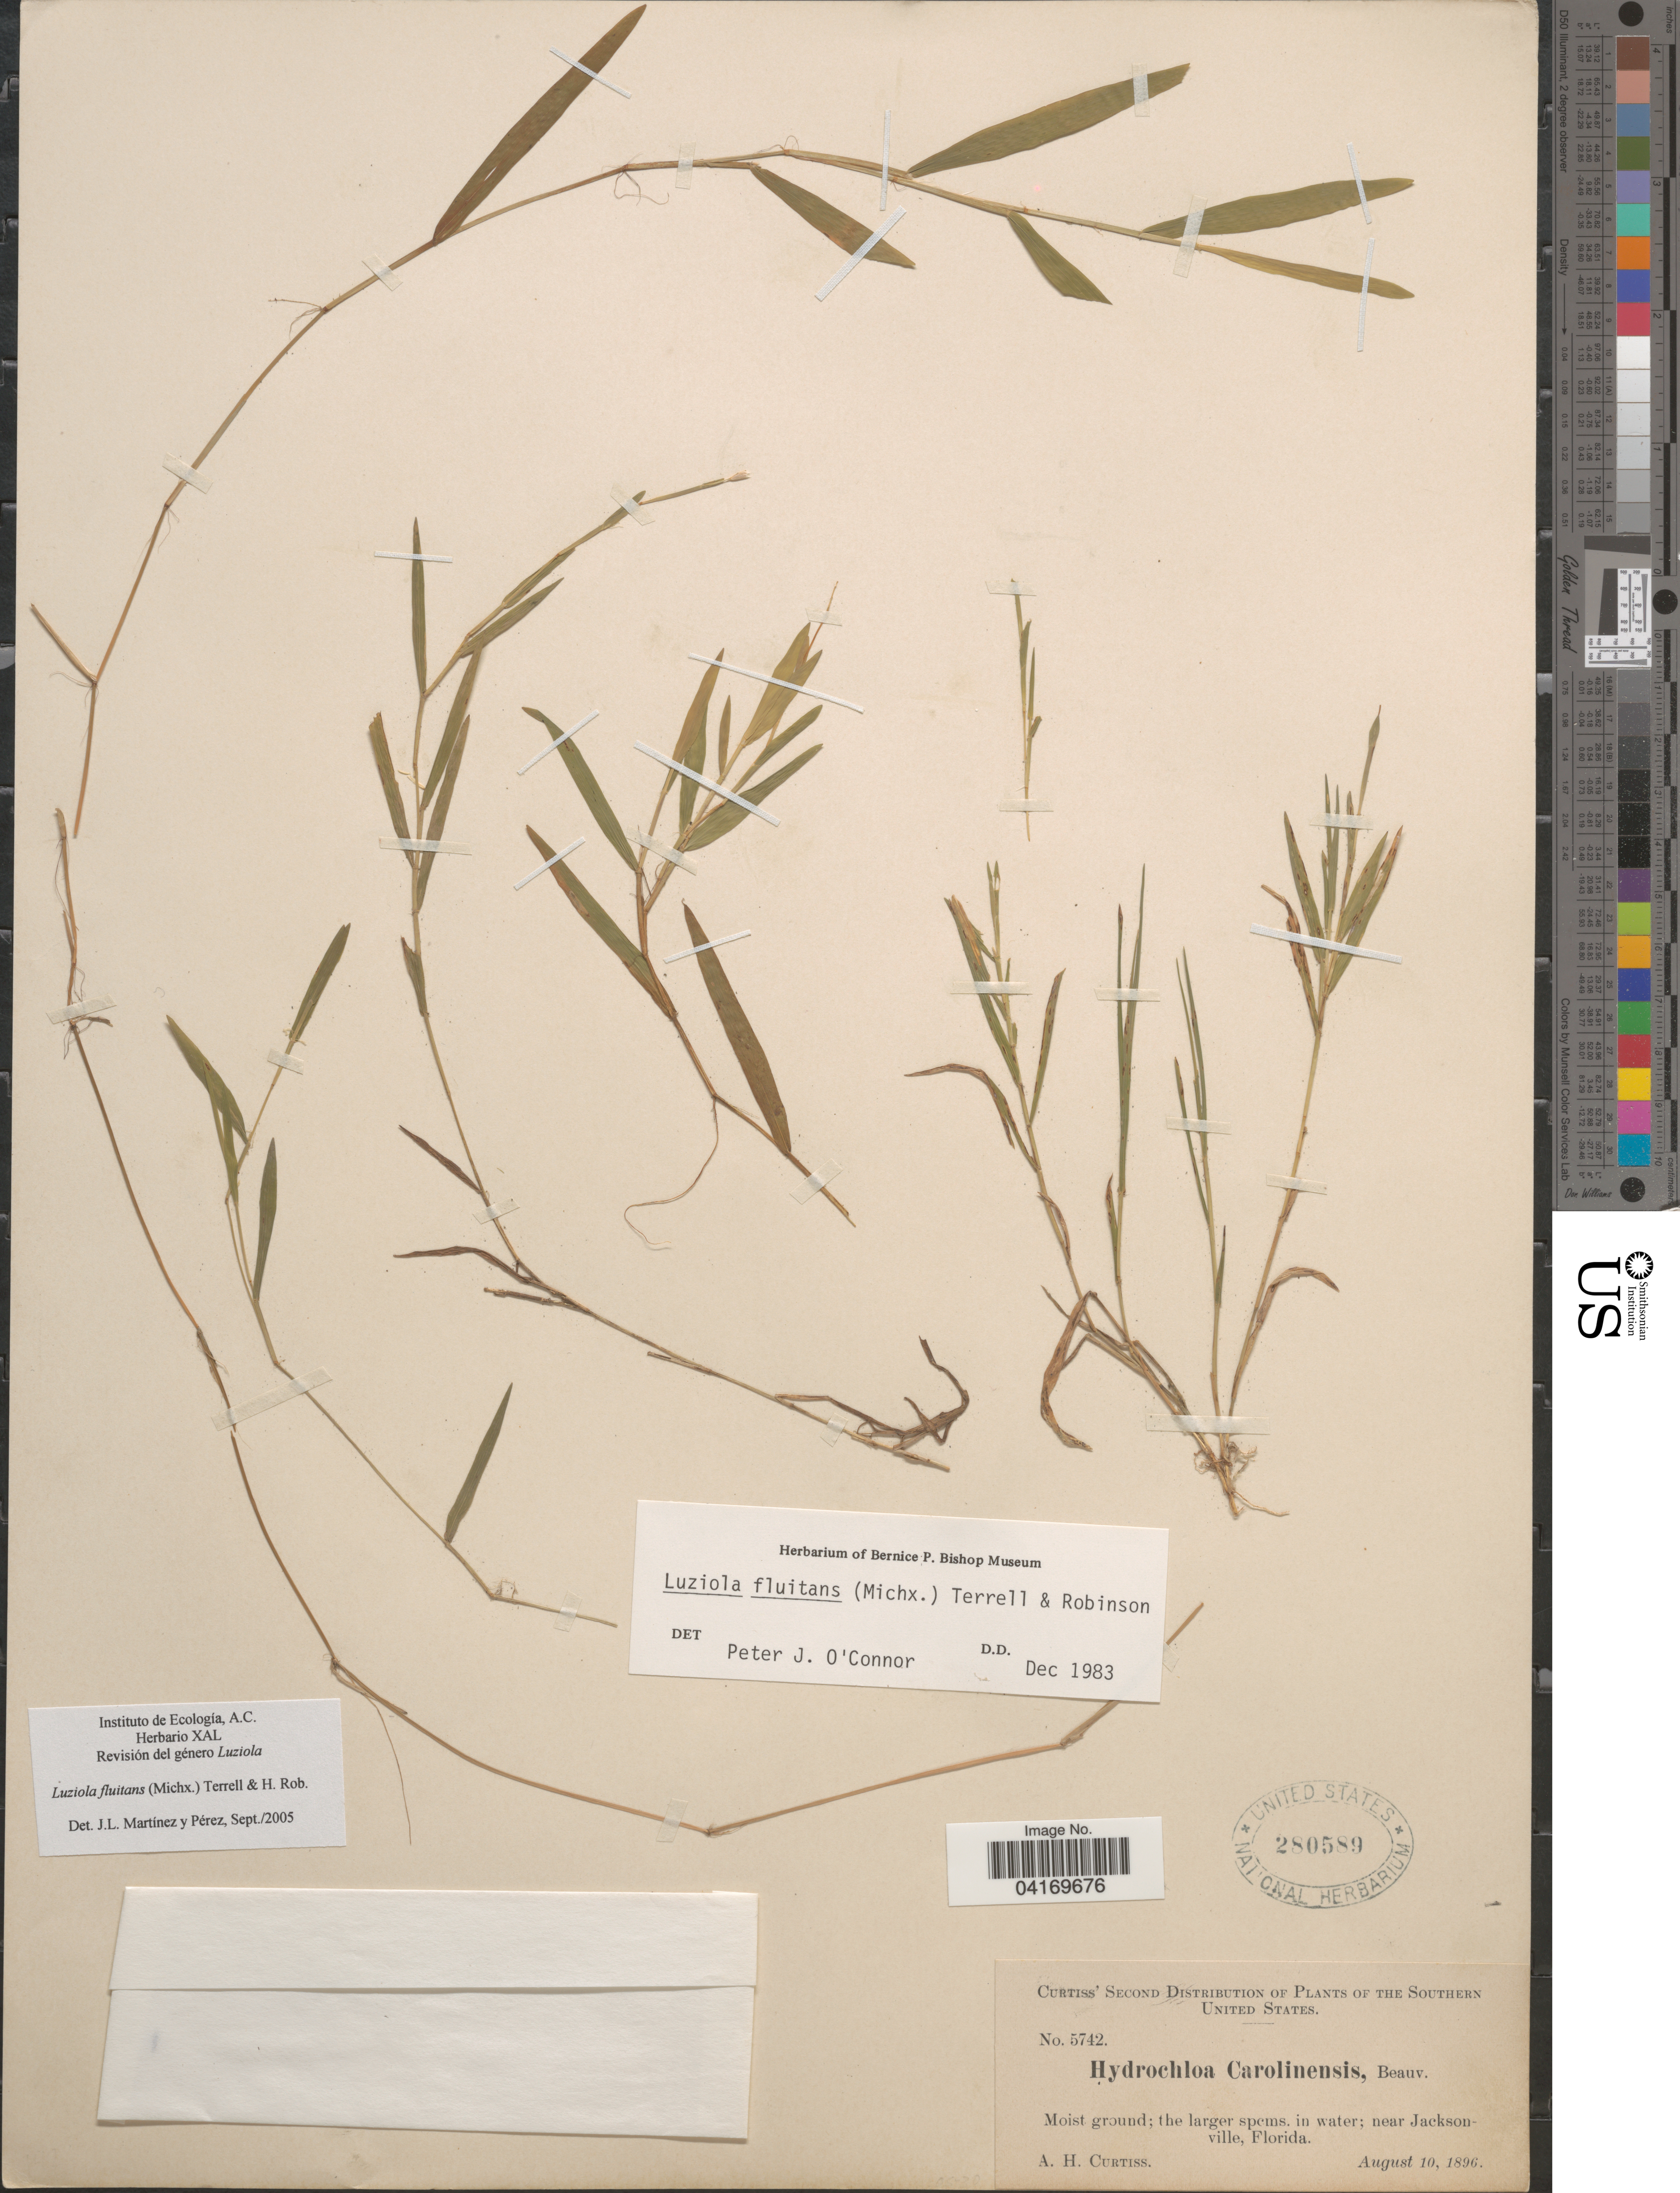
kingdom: Plantae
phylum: Tracheophyta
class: Liliopsida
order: Poales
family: Poaceae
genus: Luziola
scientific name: Luziola fluitans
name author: (Michx.) Terrell & H. Rob.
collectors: A. H. Curtiss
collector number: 5742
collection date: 1896-08-10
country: United States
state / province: Florida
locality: The Southern United States. Near Jacksonville.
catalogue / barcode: US 280589